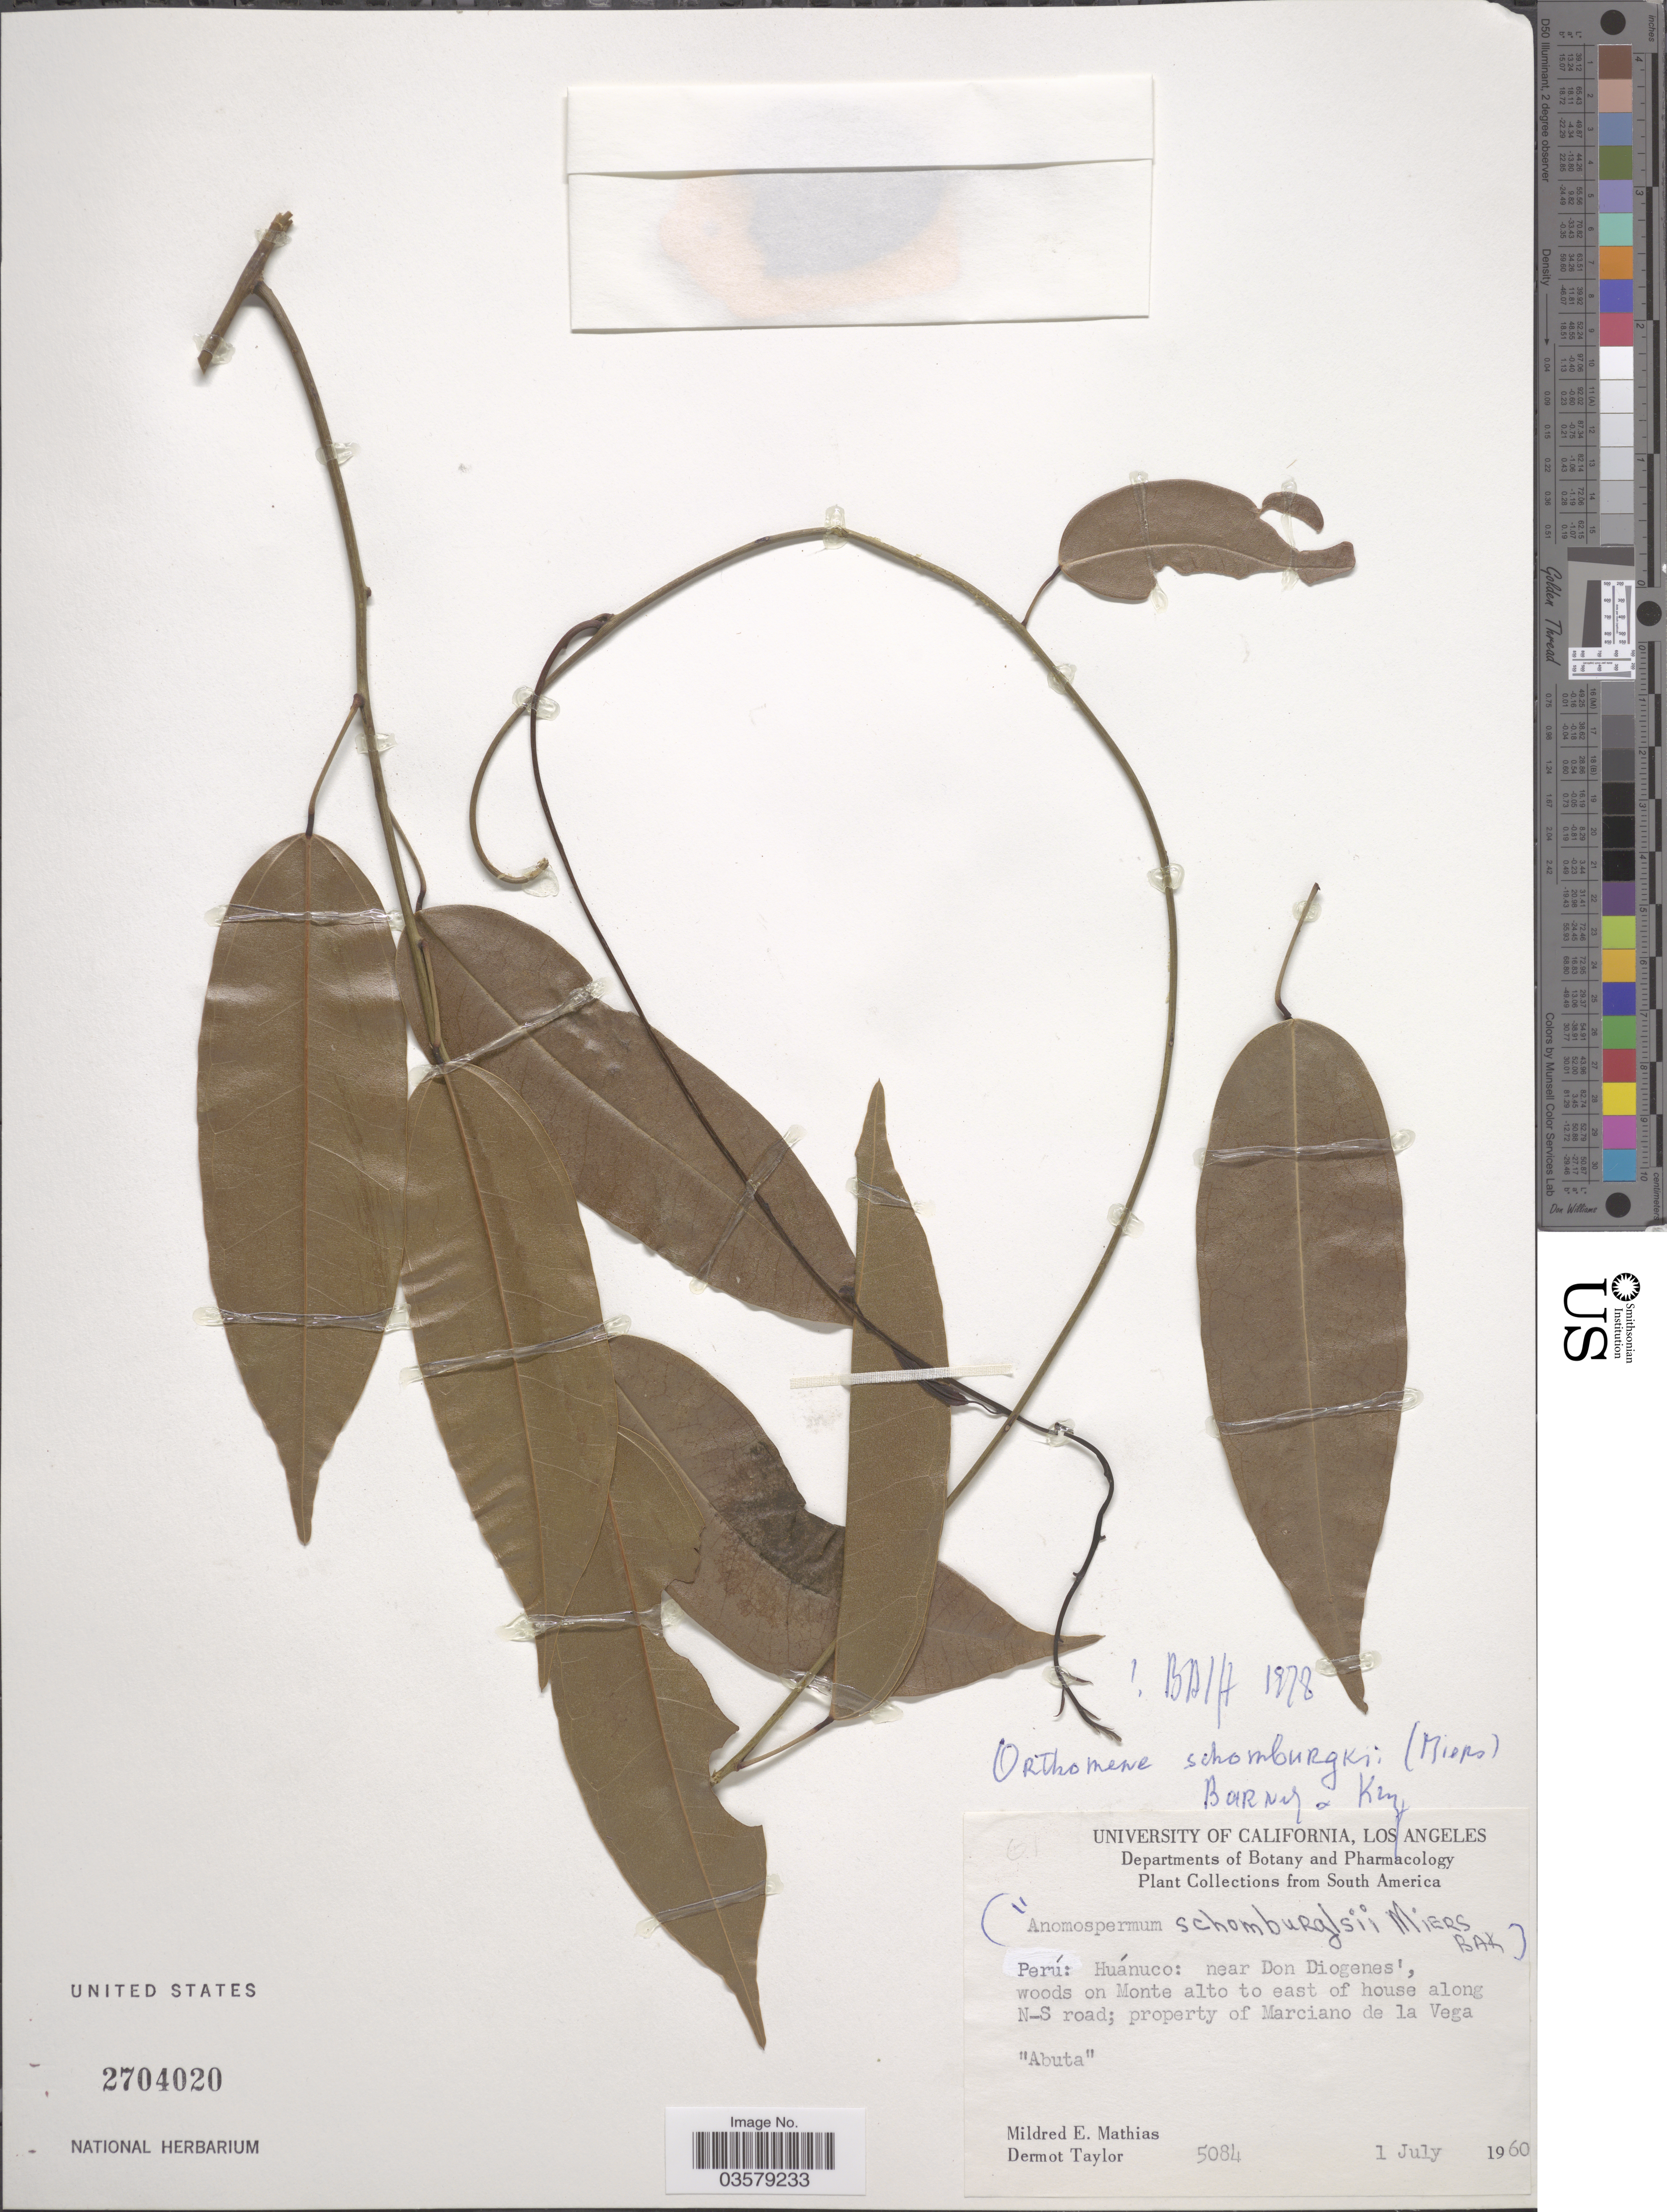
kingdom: Plantae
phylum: Tracheophyta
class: Magnoliopsida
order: Ranunculales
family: Menispermaceae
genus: Anomospermum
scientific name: Anomospermum schomburgkii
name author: Miers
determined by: Strong, Mark T., (BOT), Smithsonian Institution - National Museum of Natural History (UNITED STATES)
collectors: M. E. Mathias & D. Taylor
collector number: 5084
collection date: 1960-07-01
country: Peru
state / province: Huánuco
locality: Near Don Diogenes', woods on Monte alto to east of house along N-S road; property of Marciano de la Vega.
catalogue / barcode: US 2704020